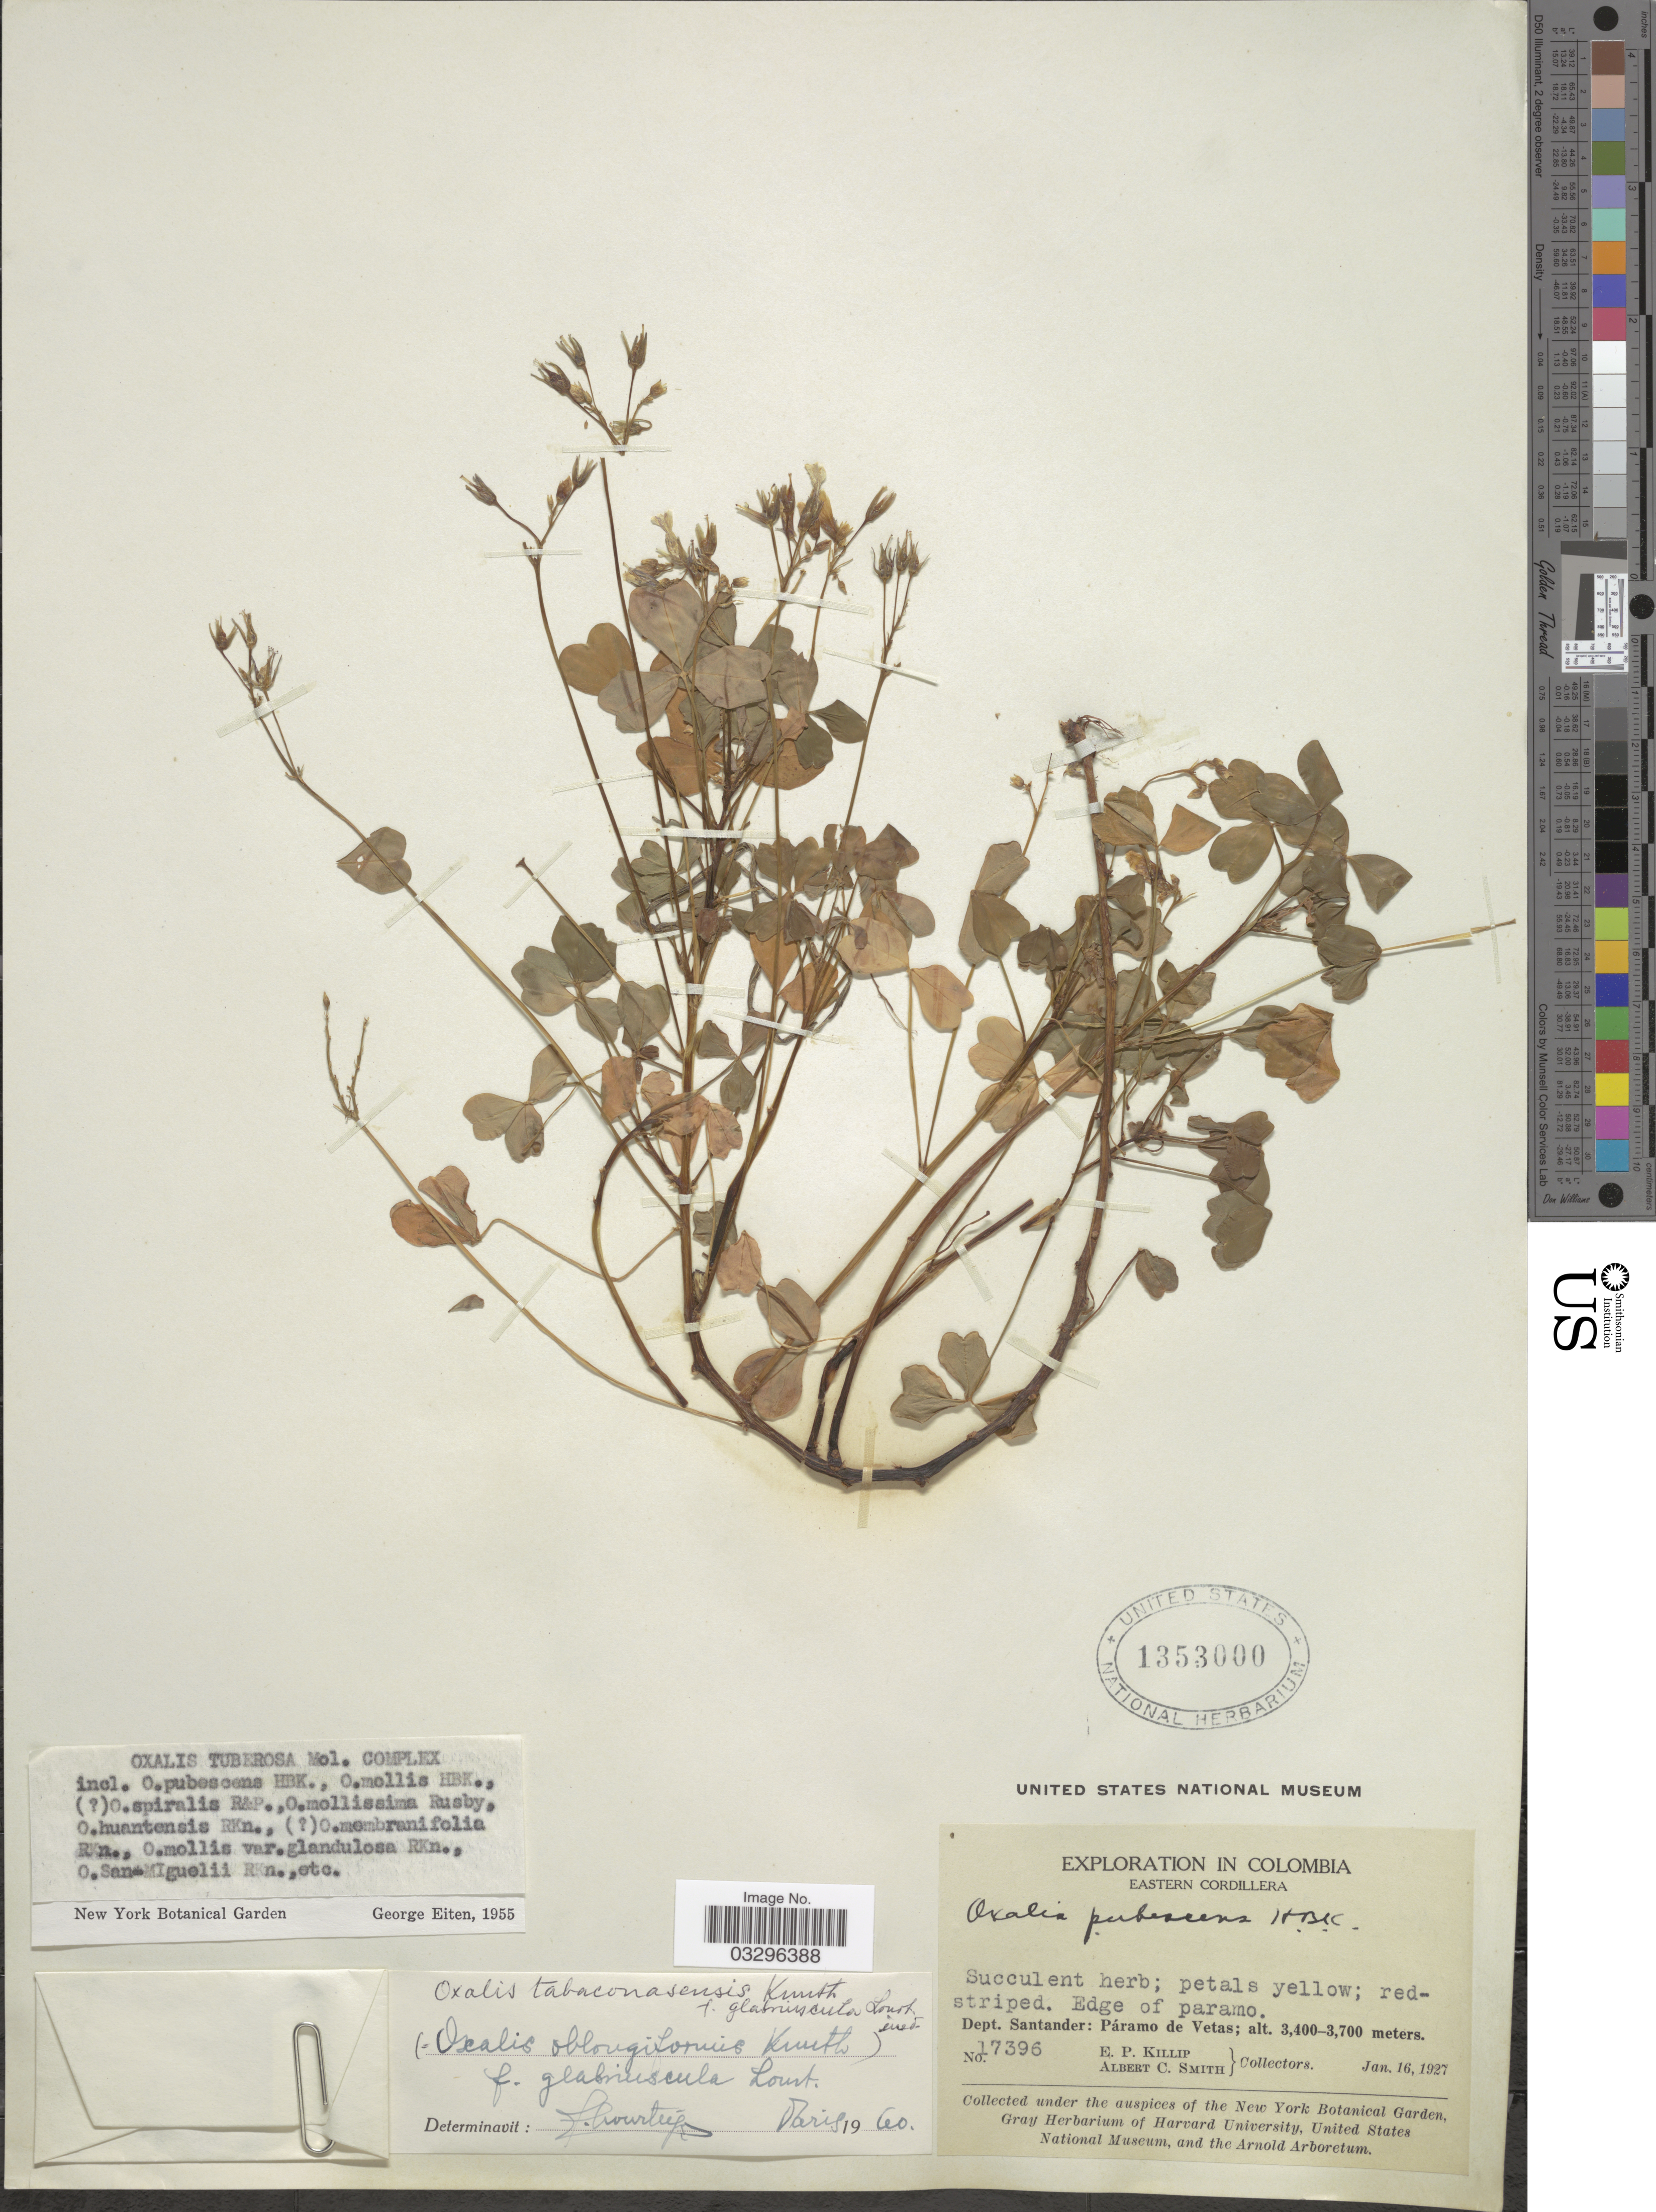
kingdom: Plantae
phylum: Tracheophyta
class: Magnoliopsida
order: Oxalidales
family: Oxalidaceae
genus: Oxalis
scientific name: Oxalis tabaconasensis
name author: R. Knuth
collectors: E. P. Killip & A. C. Smith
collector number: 17396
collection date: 1927-01-16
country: Colombia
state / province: Santander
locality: Eastern Cordillera. Dept. Santander: Páramo de Vetas.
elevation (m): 3400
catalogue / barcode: US 1353000